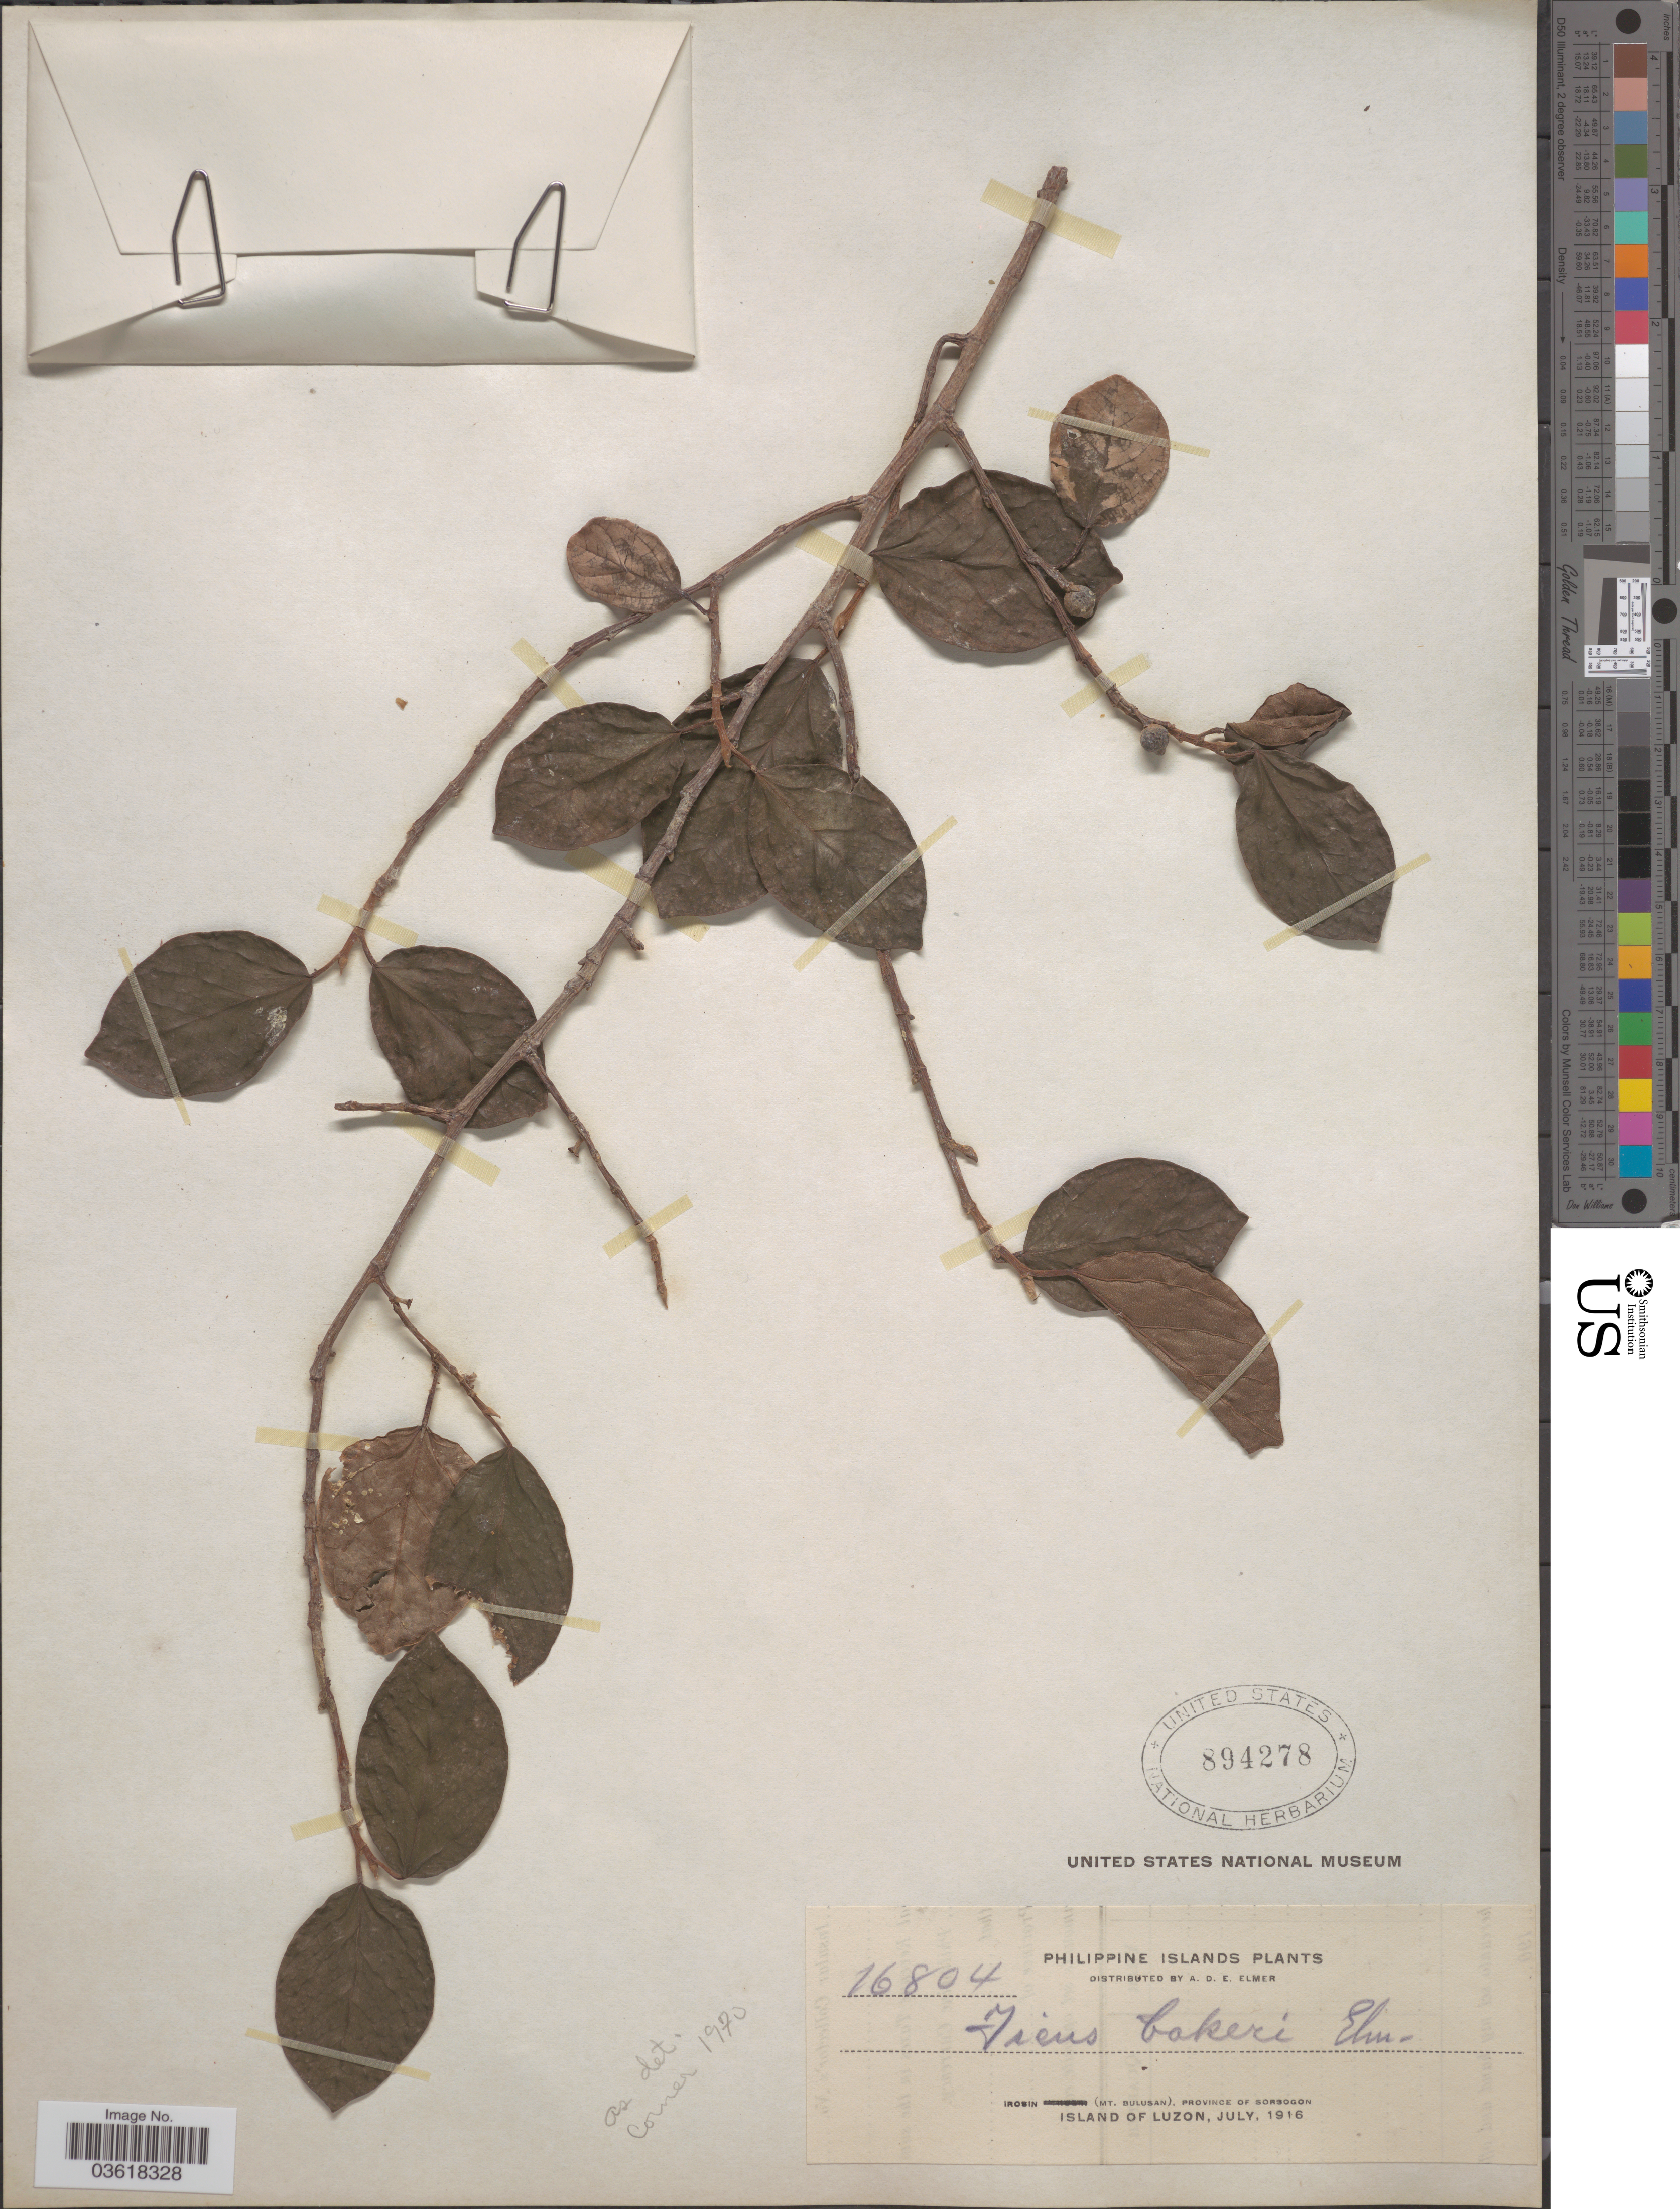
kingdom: Plantae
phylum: Tracheophyta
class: Magnoliopsida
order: Rosales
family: Moraceae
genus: Ficus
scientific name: Ficus bakeri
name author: Elmer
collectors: A. D. E. Elmer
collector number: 16804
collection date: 1916-07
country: Philippines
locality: Irosin (Mt. Bulusan), Province of Sorsogon, Island of Luzon.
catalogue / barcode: US 894278